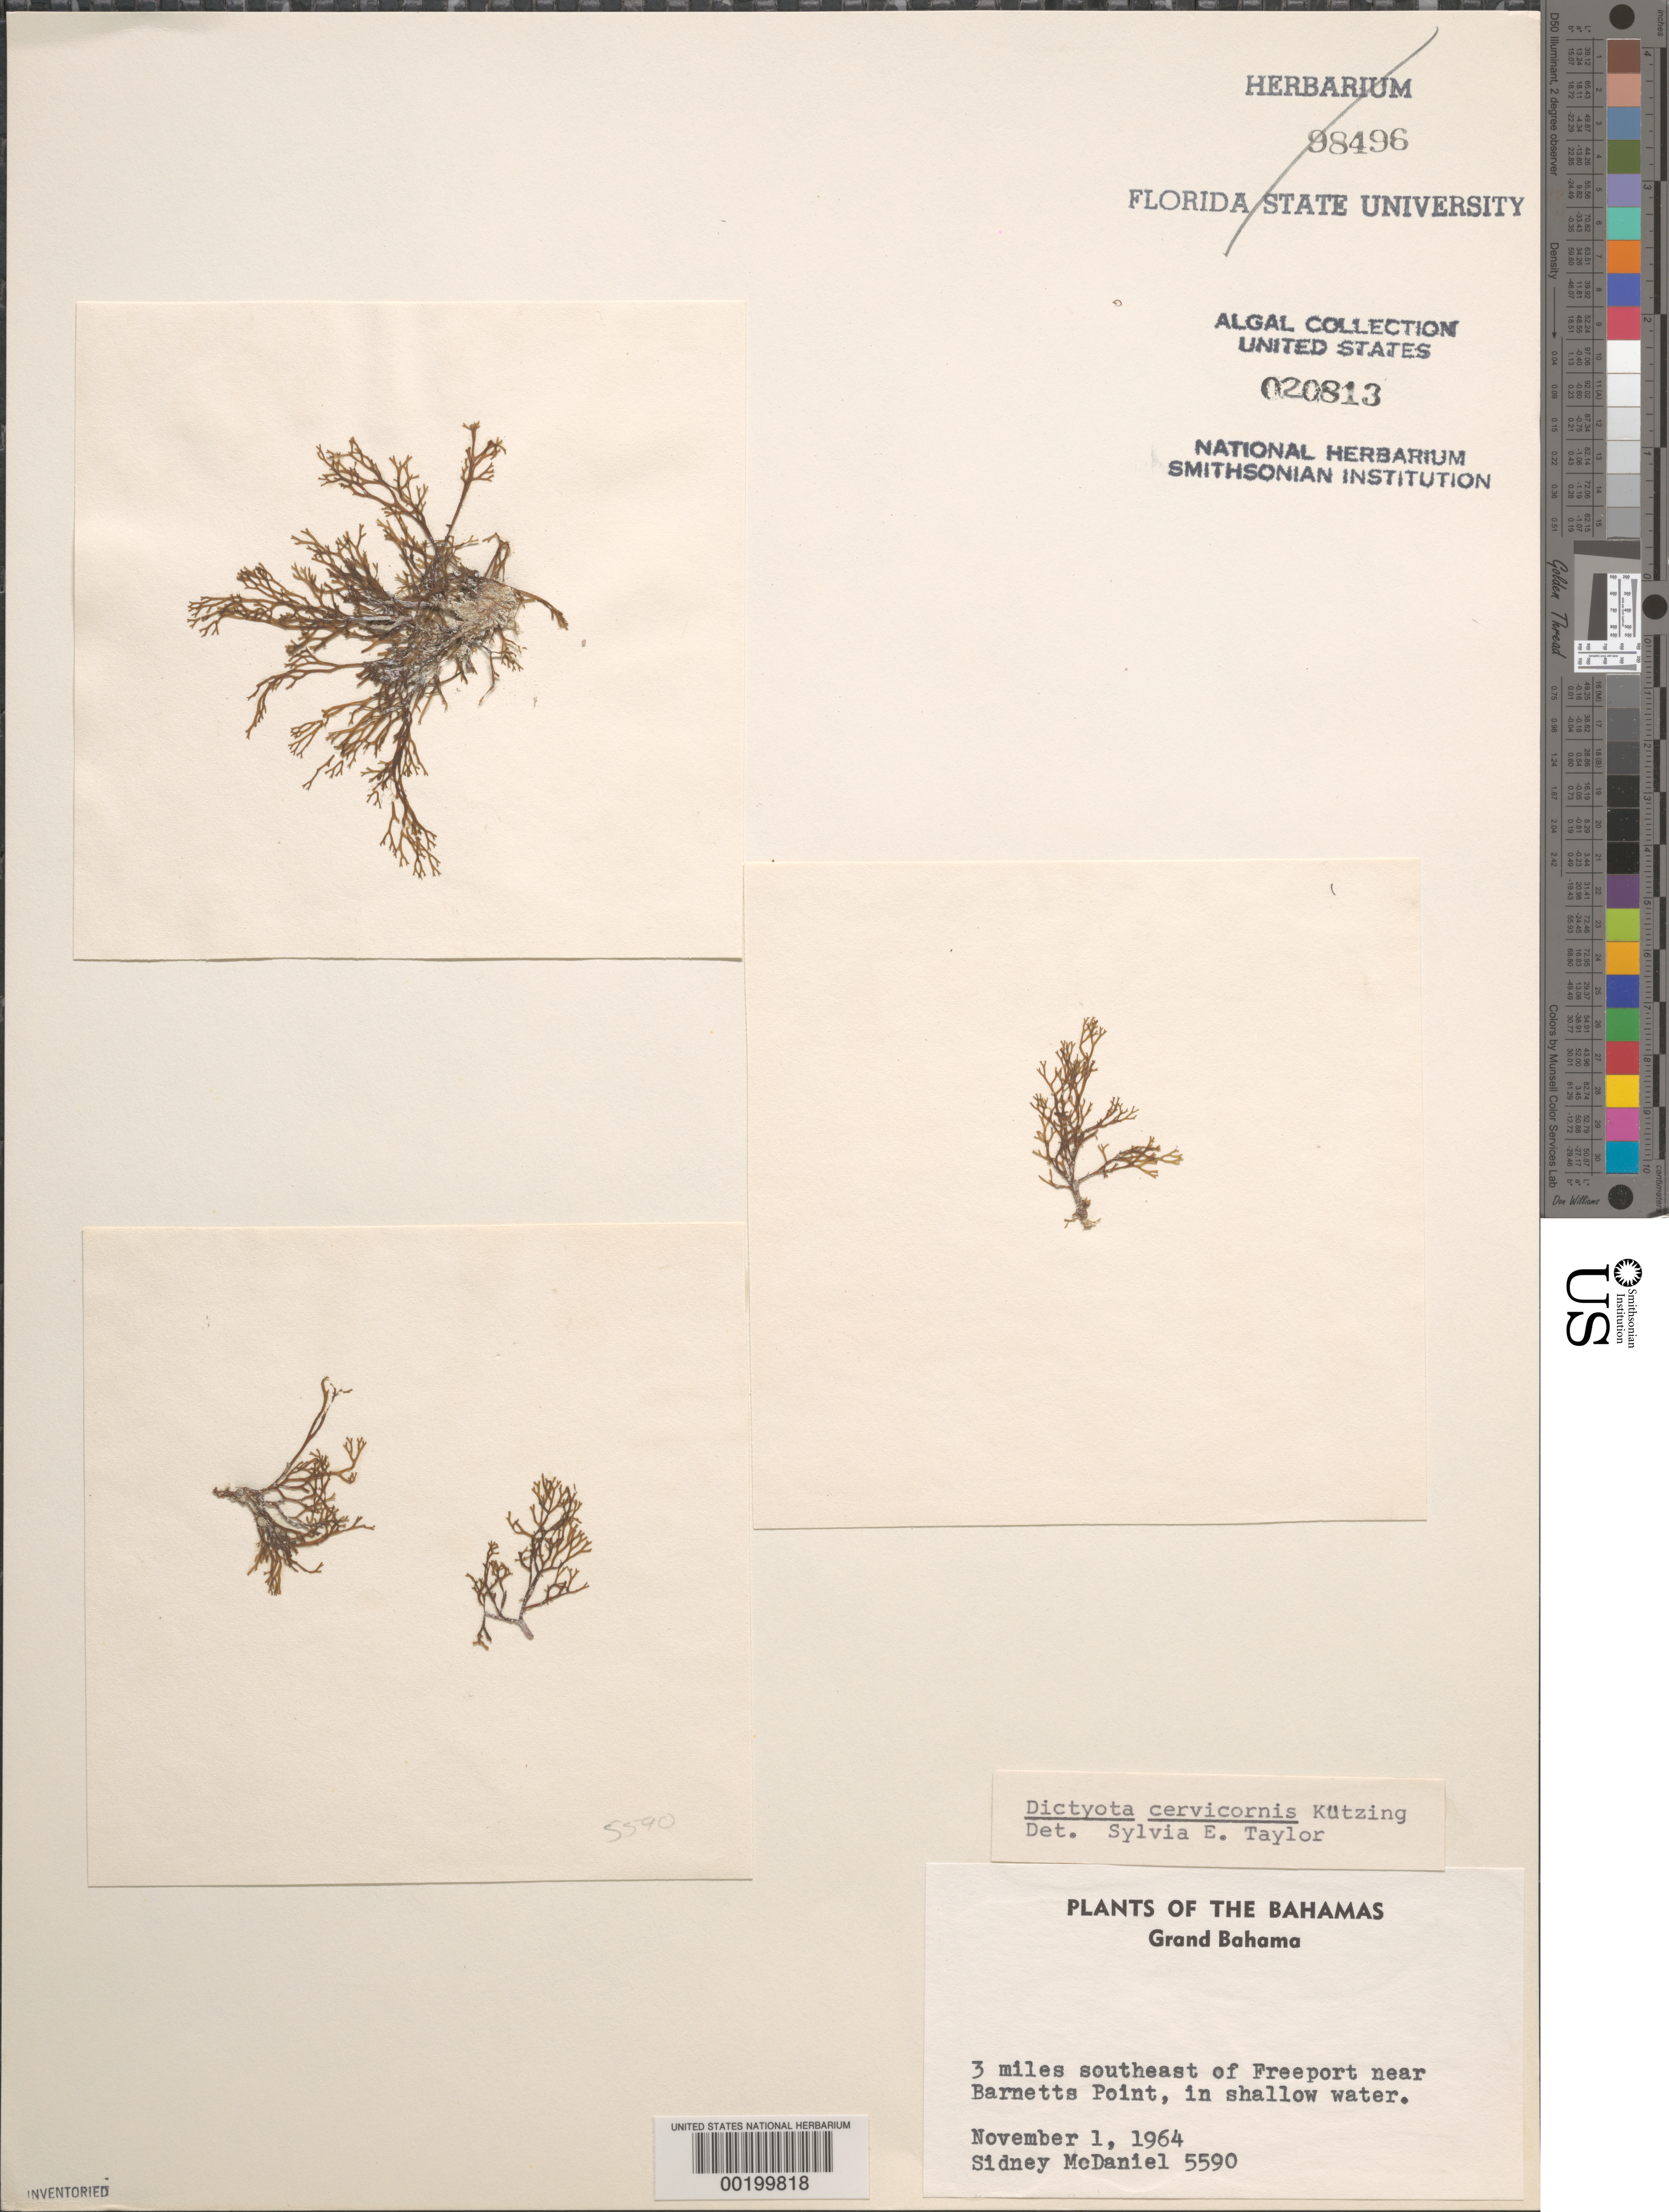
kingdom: Chromista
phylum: Ochrophyta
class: Phaeophyceae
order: Dictyotales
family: Dictyotaceae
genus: Dictyota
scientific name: Dictyota cervicornis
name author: Kütz.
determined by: Earle, S. A.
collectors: S. McDaniel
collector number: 5590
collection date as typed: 01 Nov 1964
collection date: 1964-11-01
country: Bahamas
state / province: Grand Bahama Island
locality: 3 miles southeast of freeport near barnetts point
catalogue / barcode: US 20813